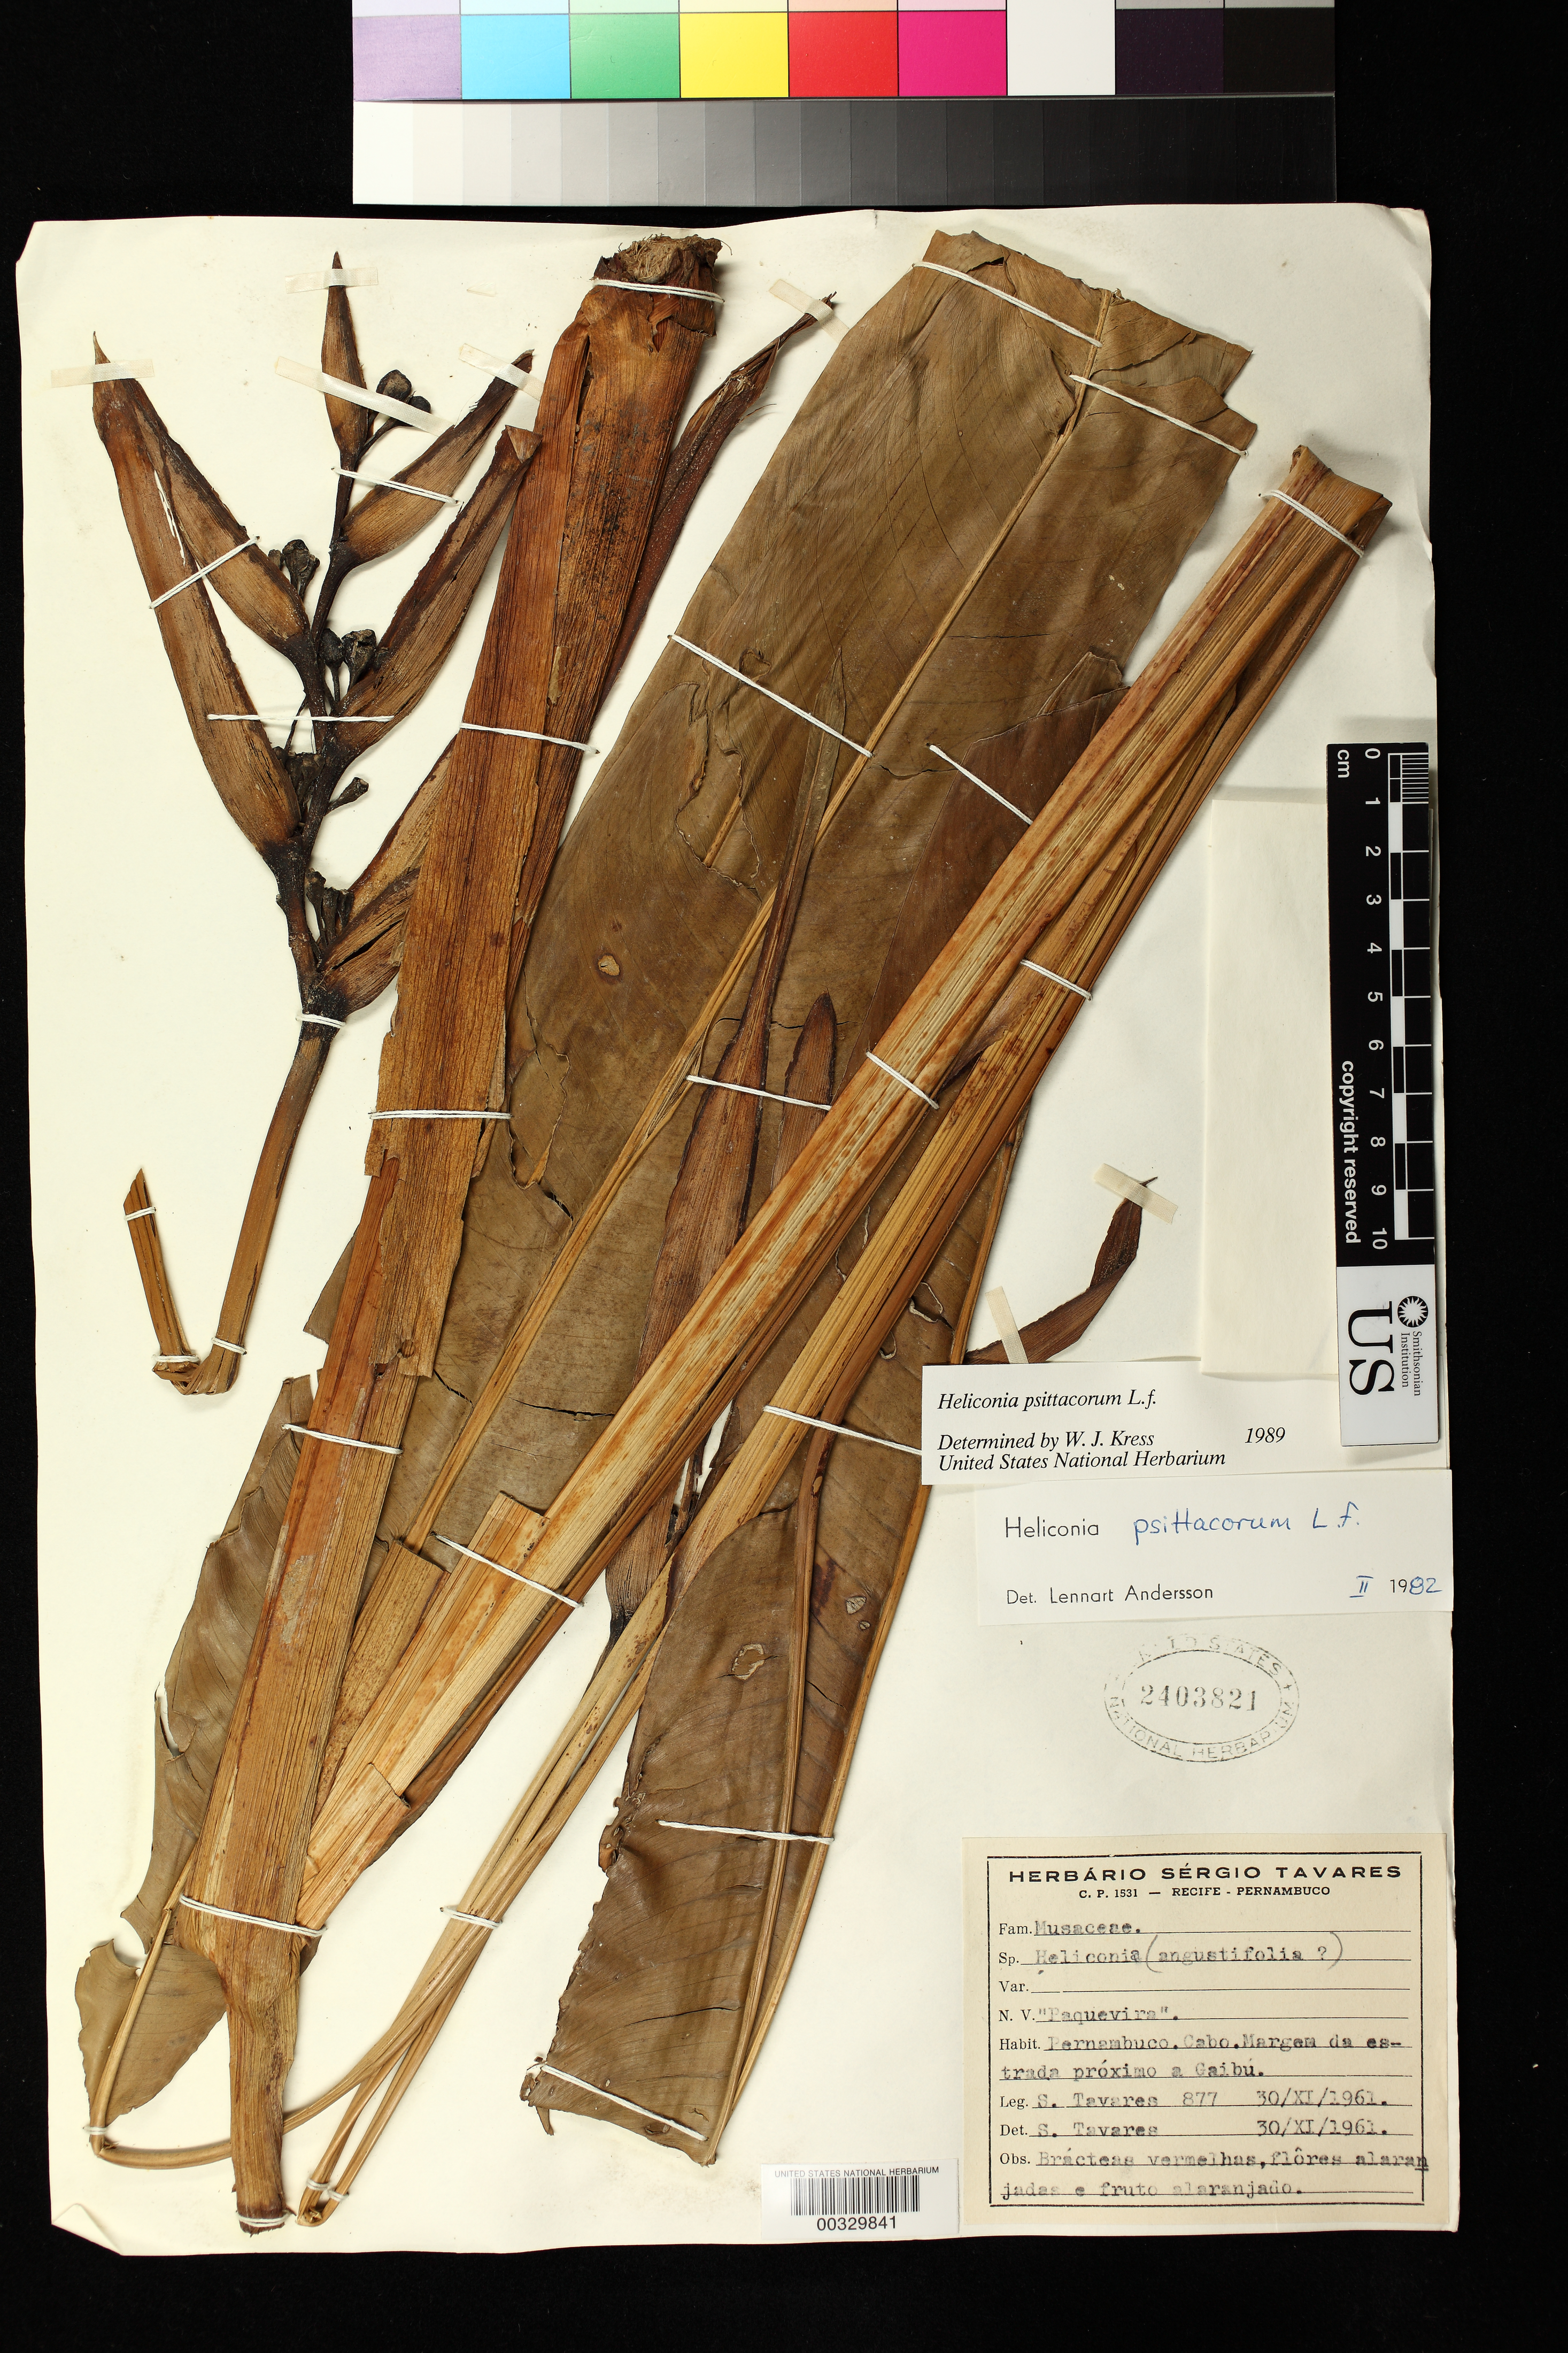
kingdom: Plantae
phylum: Tracheophyta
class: Liliopsida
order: Zingiberales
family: Heliconiaceae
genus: Heliconia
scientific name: Heliconia psittacorum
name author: L. f.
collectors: S. Tavares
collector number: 877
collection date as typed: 30 Nov 1961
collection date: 1961-11-30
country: Brazil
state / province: Pernambuco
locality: Cabo, border of highway to gaibu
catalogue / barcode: US 2403821